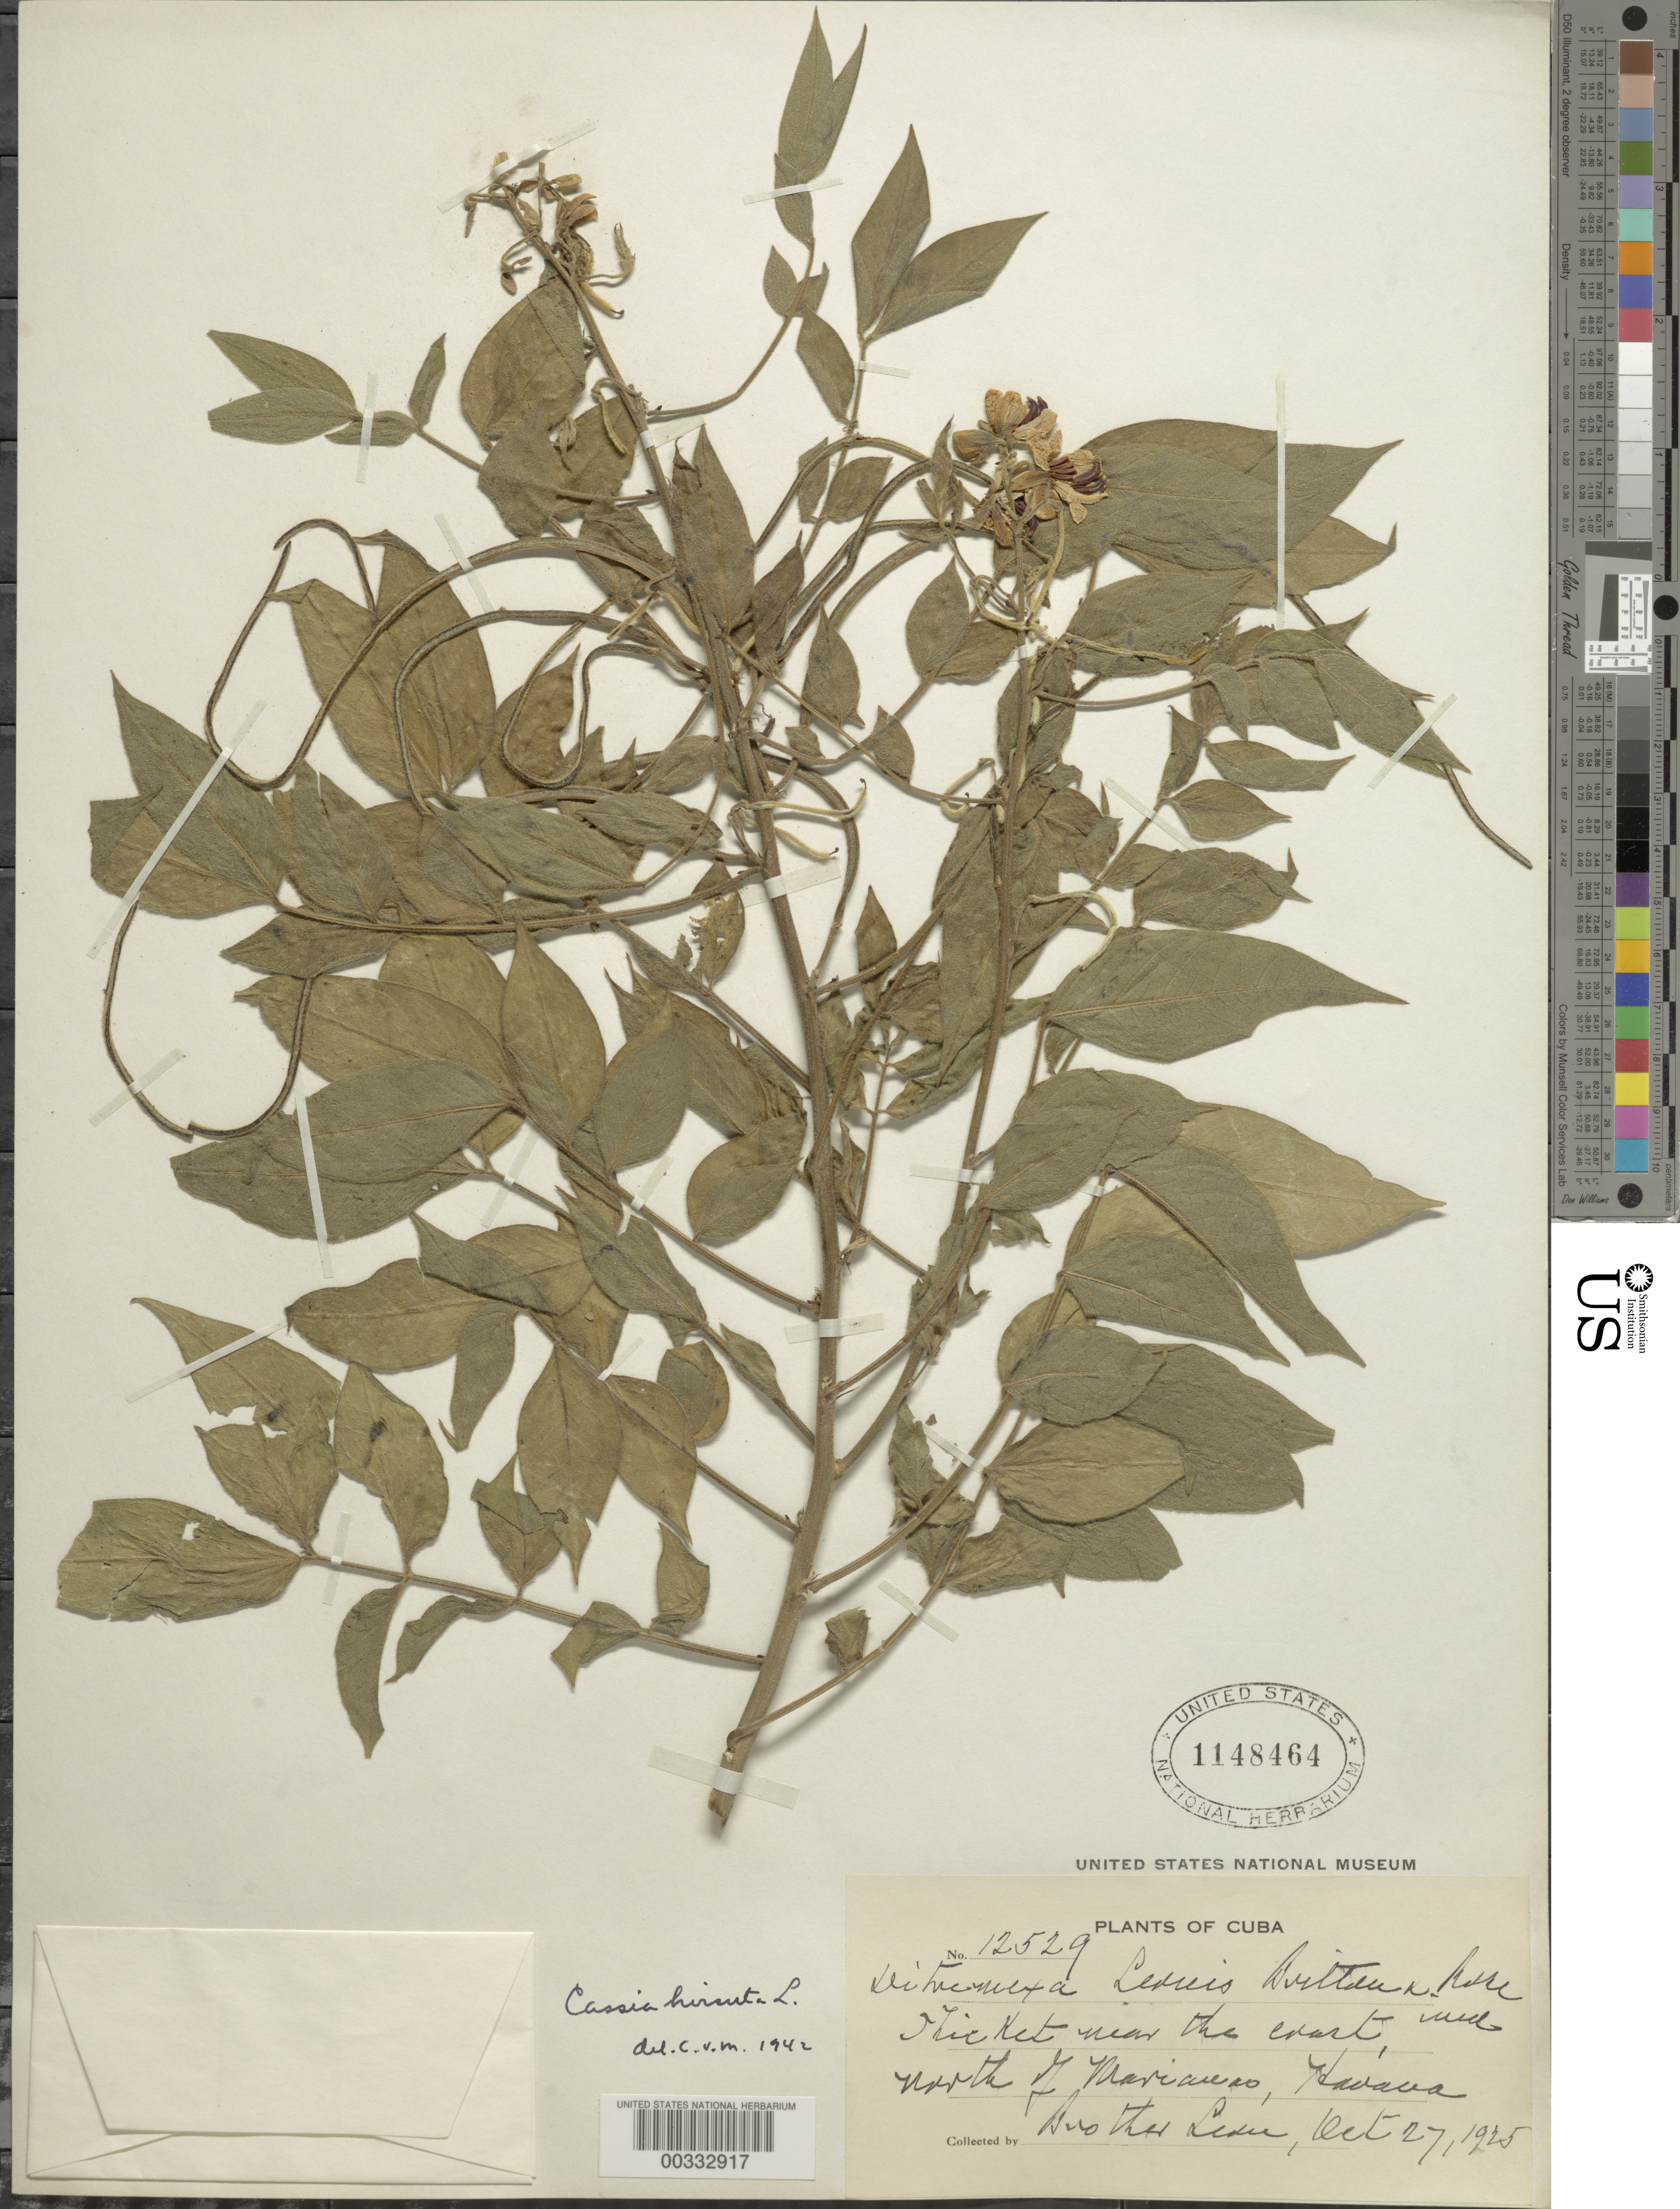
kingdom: Plantae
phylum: Tracheophyta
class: Magnoliopsida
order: Fabales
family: Fabaceae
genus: Senna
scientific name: Senna hirsuta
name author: (L.) H.S. Irwin & Barneby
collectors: Bro. León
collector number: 4667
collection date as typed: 27 Oct 1925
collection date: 1925-10-27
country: Cuba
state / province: La Habana (city)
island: Greater Antilles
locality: N of marianao, havana, near the coast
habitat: Thicket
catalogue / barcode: US 1148464